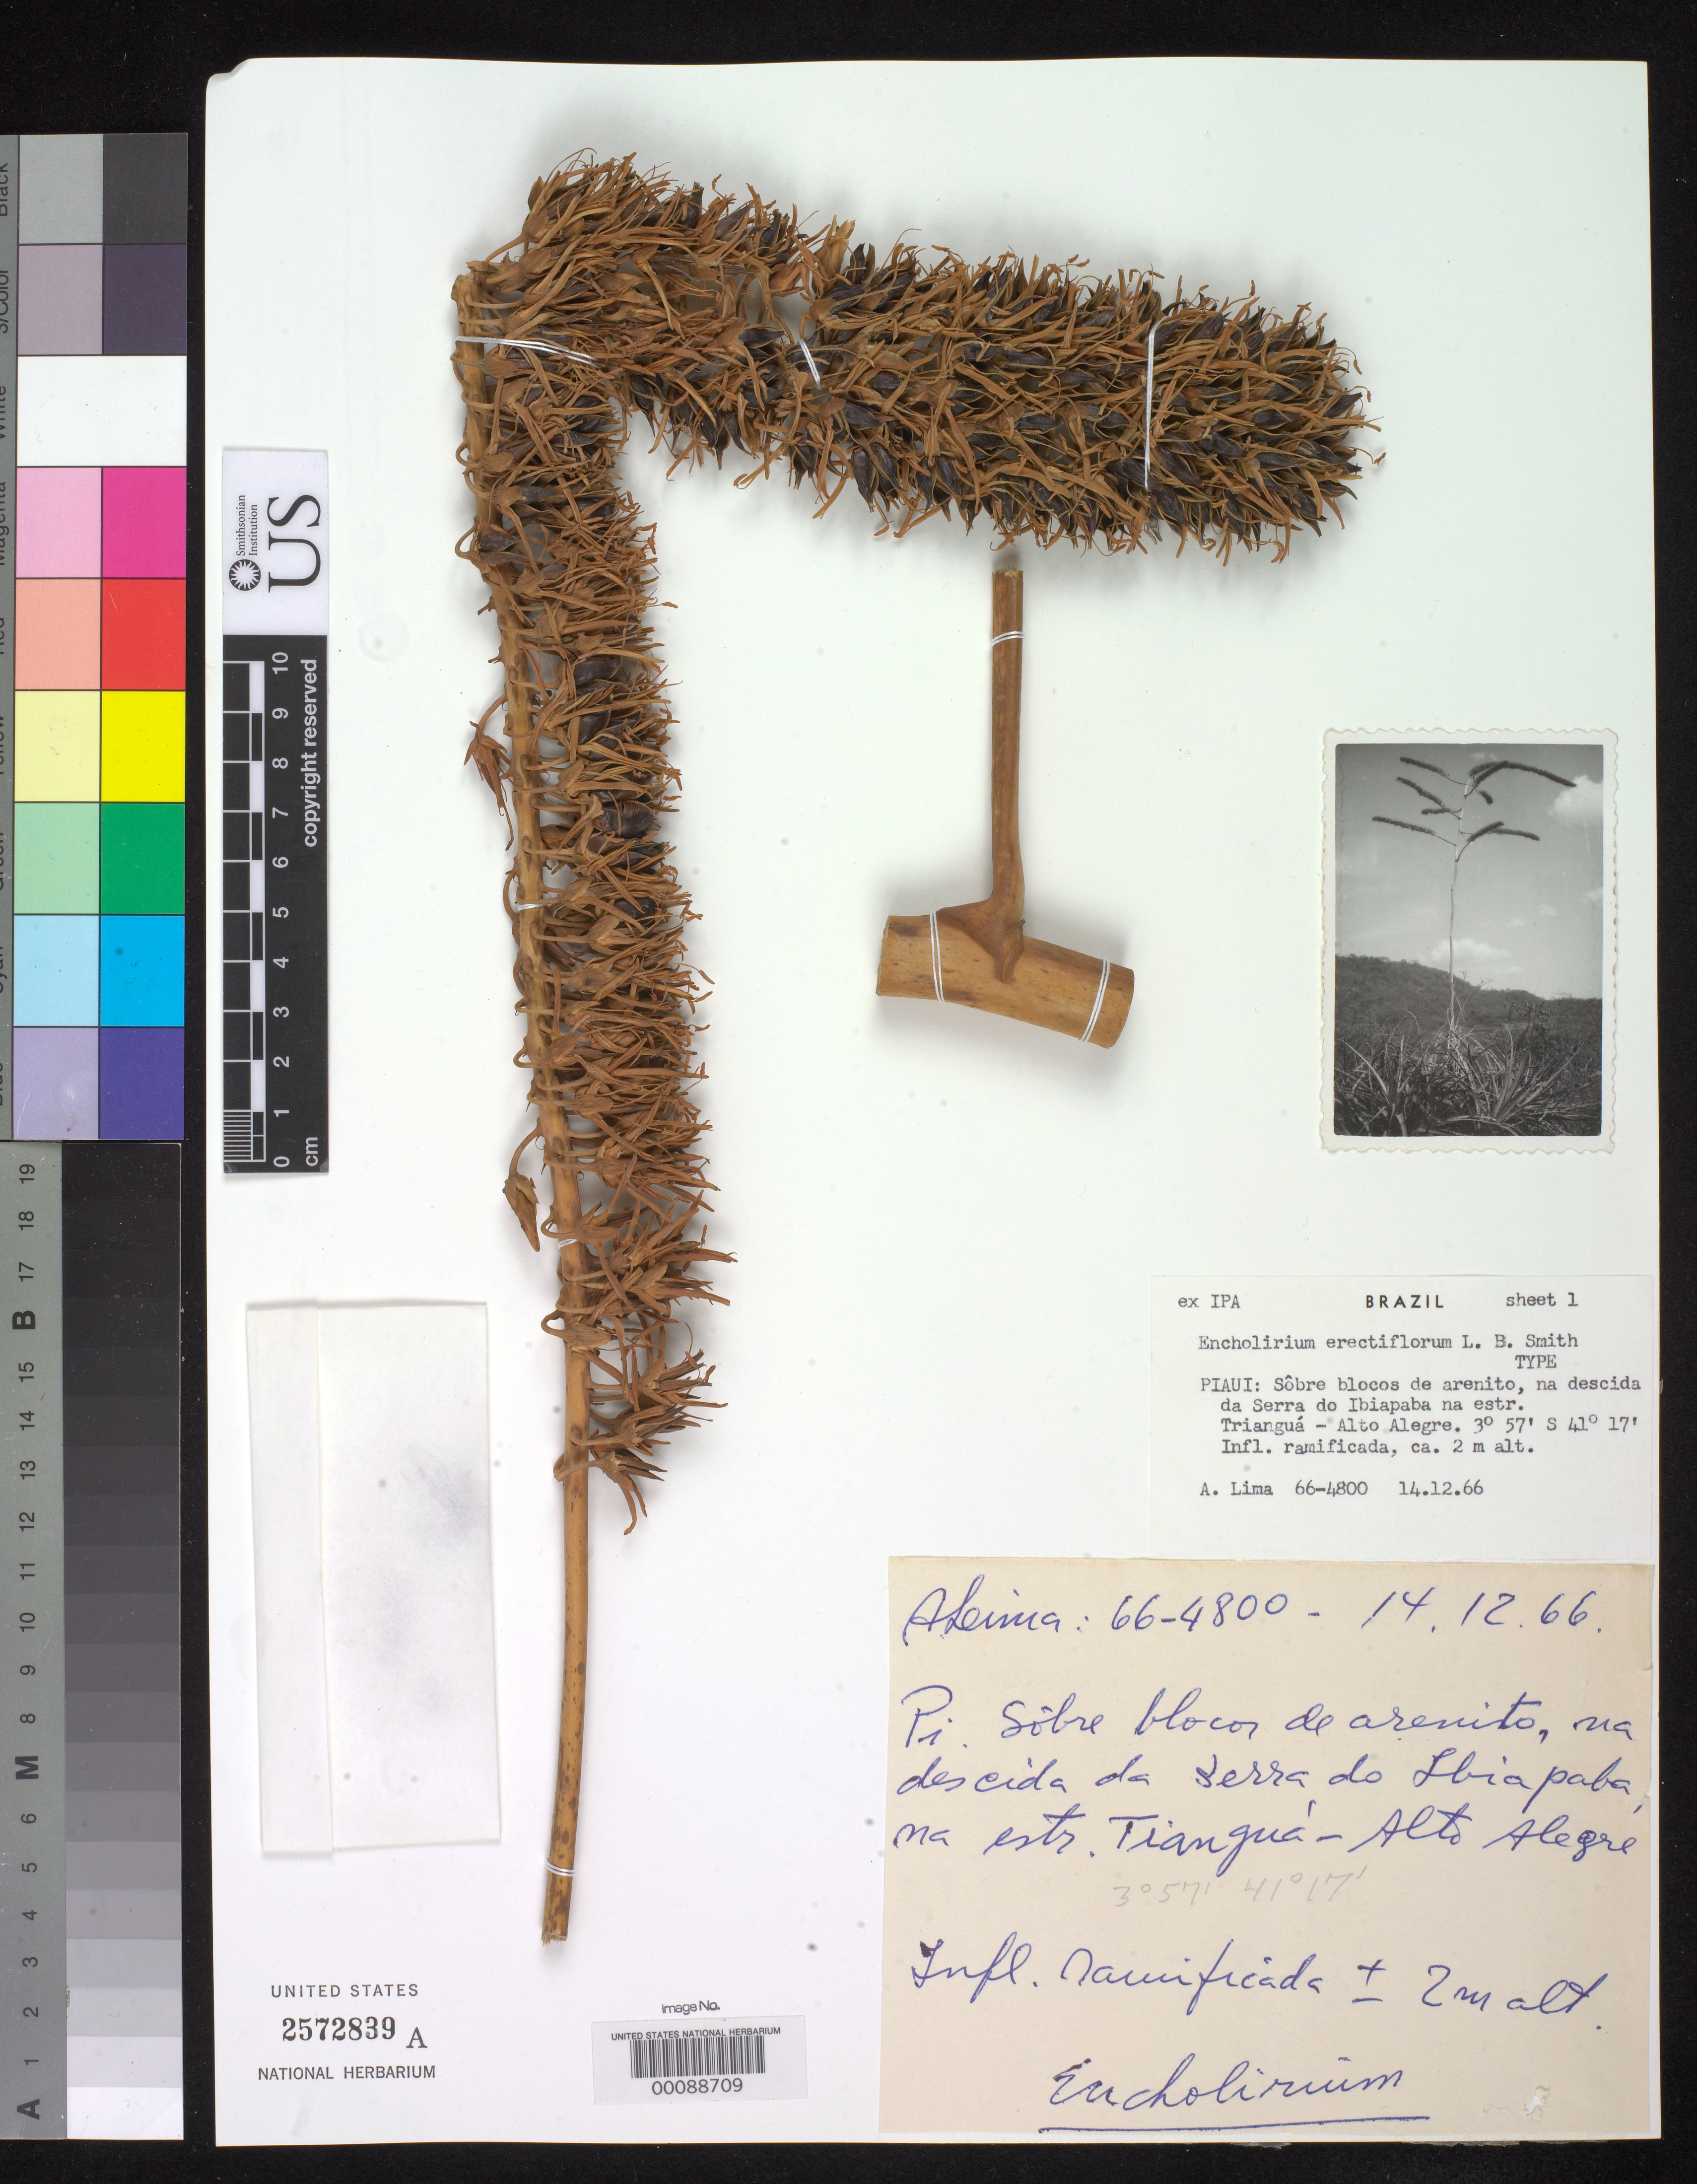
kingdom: Plantae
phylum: Tracheophyta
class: Liliopsida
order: Poales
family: Bromeliaceae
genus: Encholirium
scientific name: Encholirium erectiflorum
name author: L.B. Sm.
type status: Holotype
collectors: A. Lima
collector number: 66-4800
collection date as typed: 14 Dec 1966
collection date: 1966-12-14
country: Brazil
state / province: Piauí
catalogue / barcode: US 2572839A